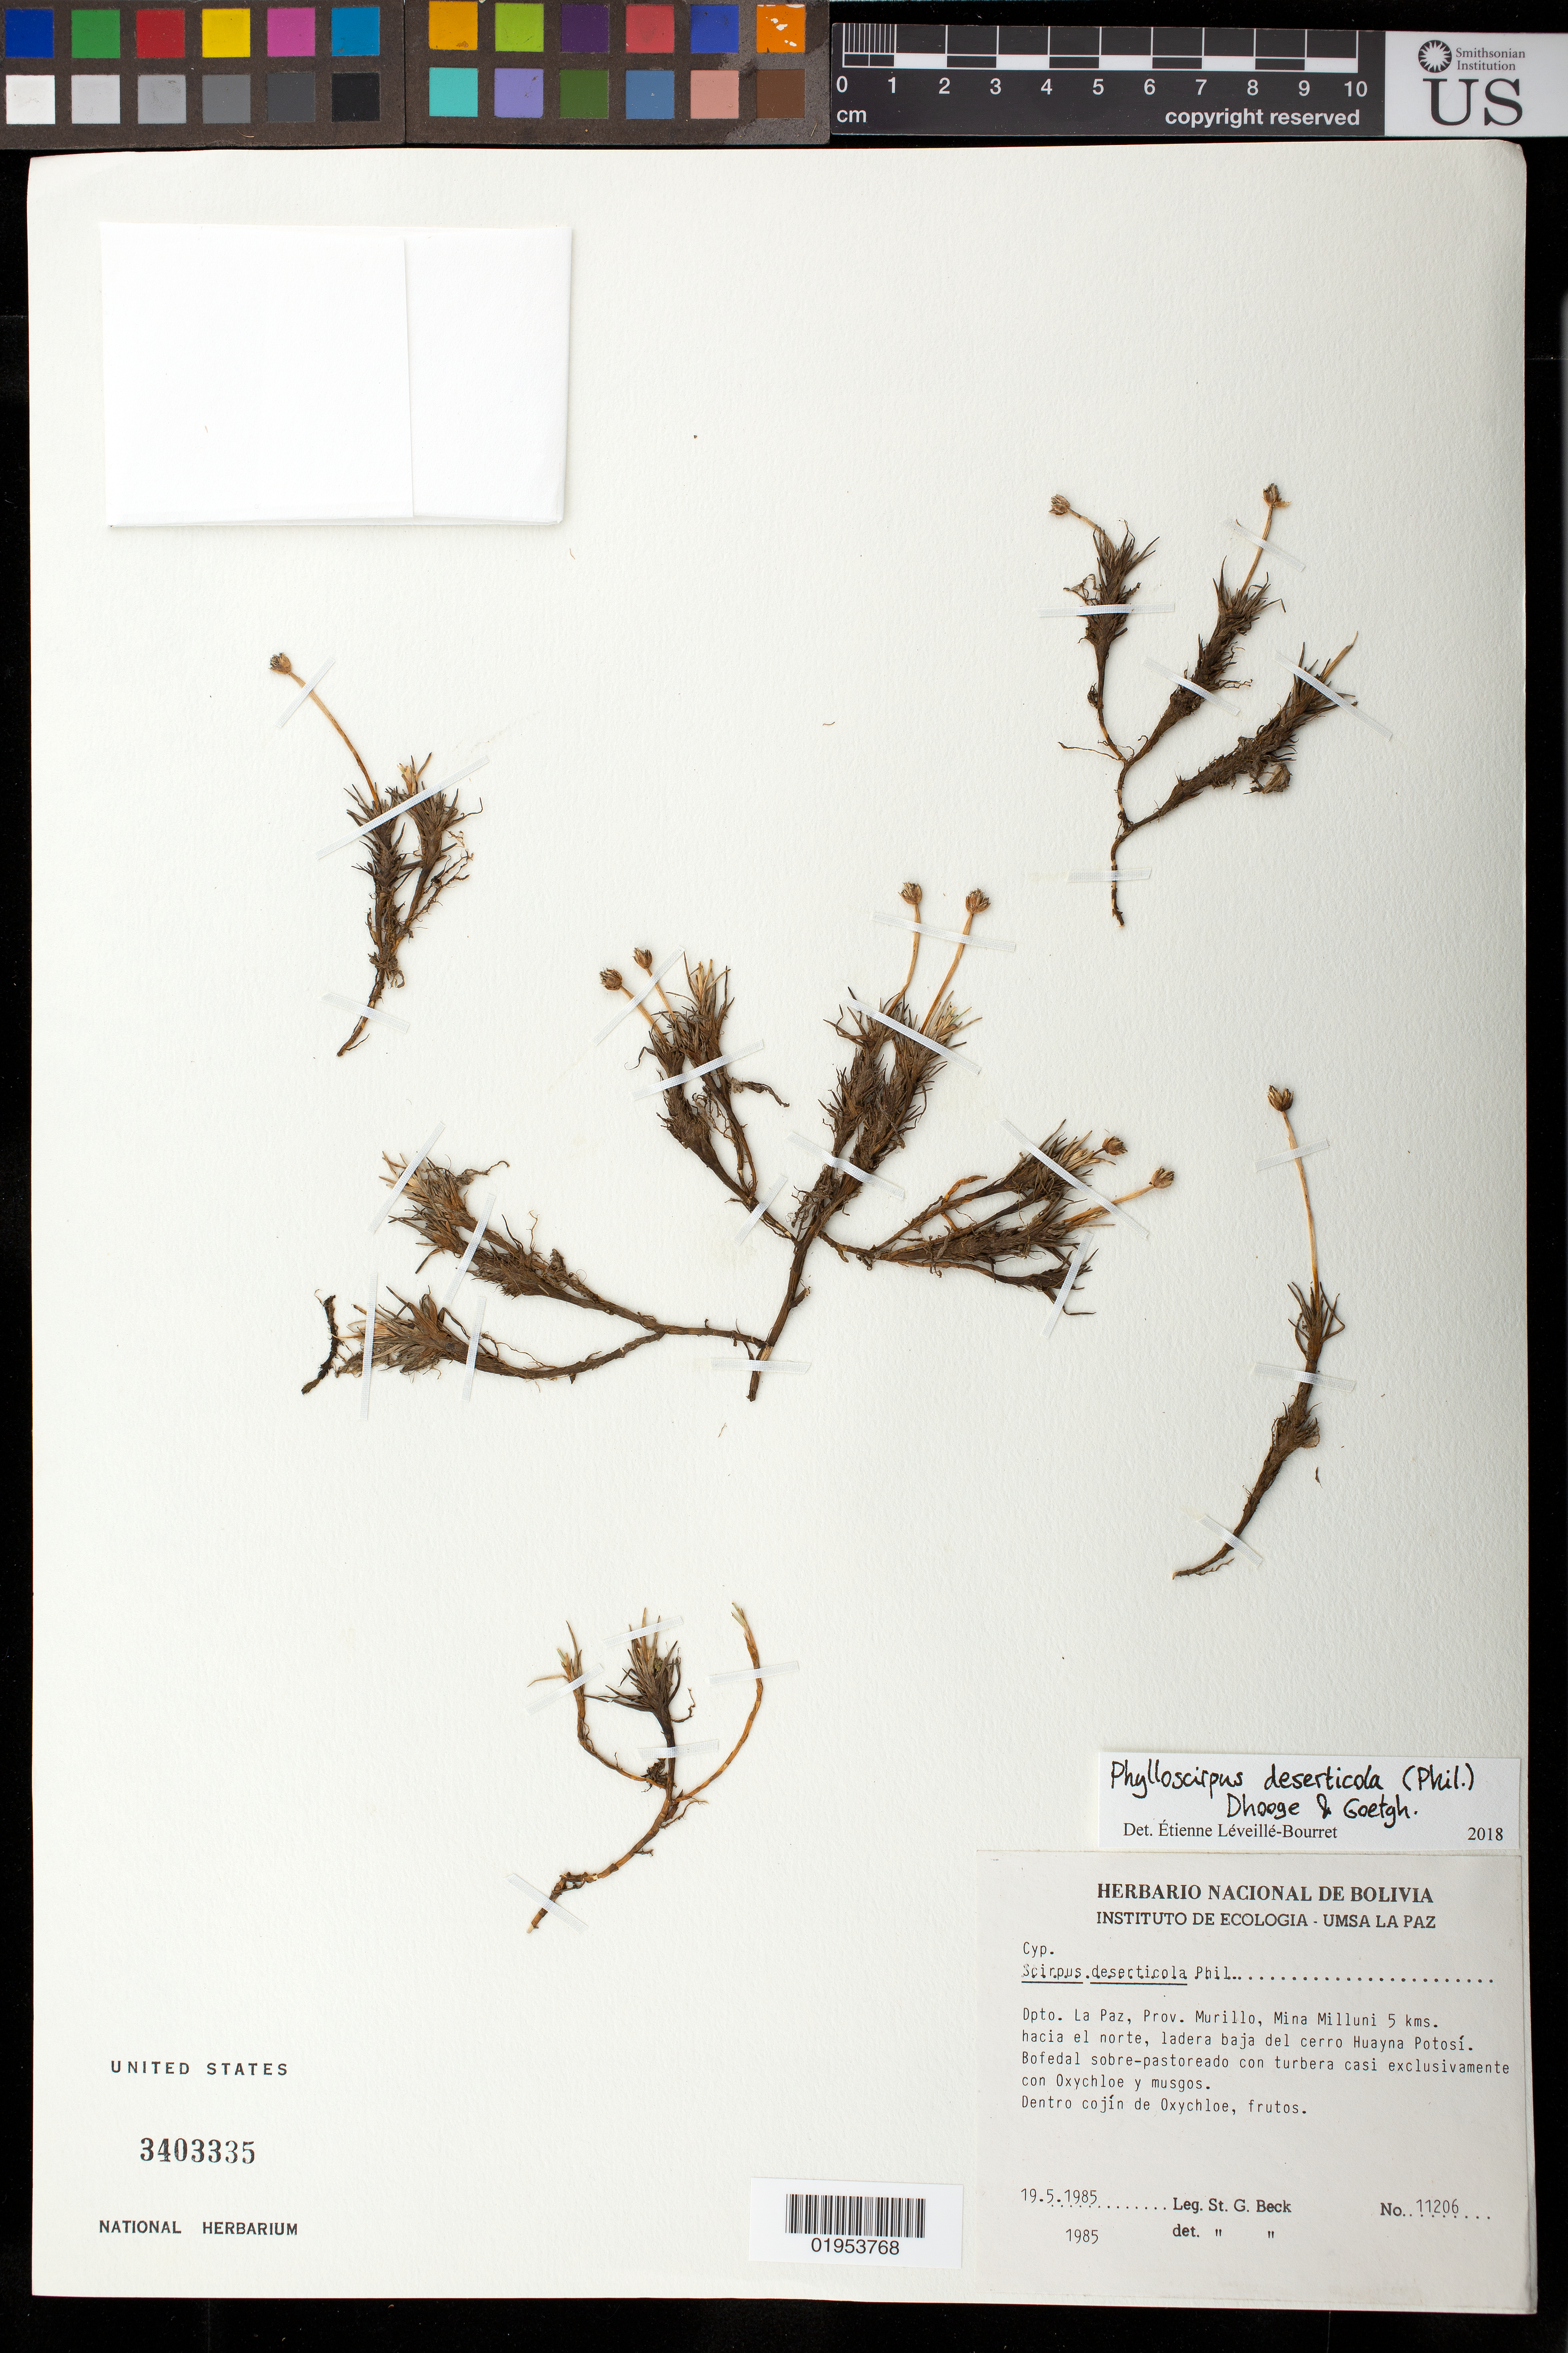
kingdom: Plantae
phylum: Tracheophyta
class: Liliopsida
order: Poales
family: Cyperaceae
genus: Phylloscirpus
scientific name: Phylloscirpus deserticola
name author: (Phil.) Dhooge & Goetgh.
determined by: Léveillé-Bourret, E.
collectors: S. G. Beck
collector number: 11206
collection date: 1985-05-19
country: Bolivia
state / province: La Paz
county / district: Murillo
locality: Mina Milluni, 5 kms hacia el norte, ladera baja del cerro Huayna Potosí.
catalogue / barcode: US 3403335